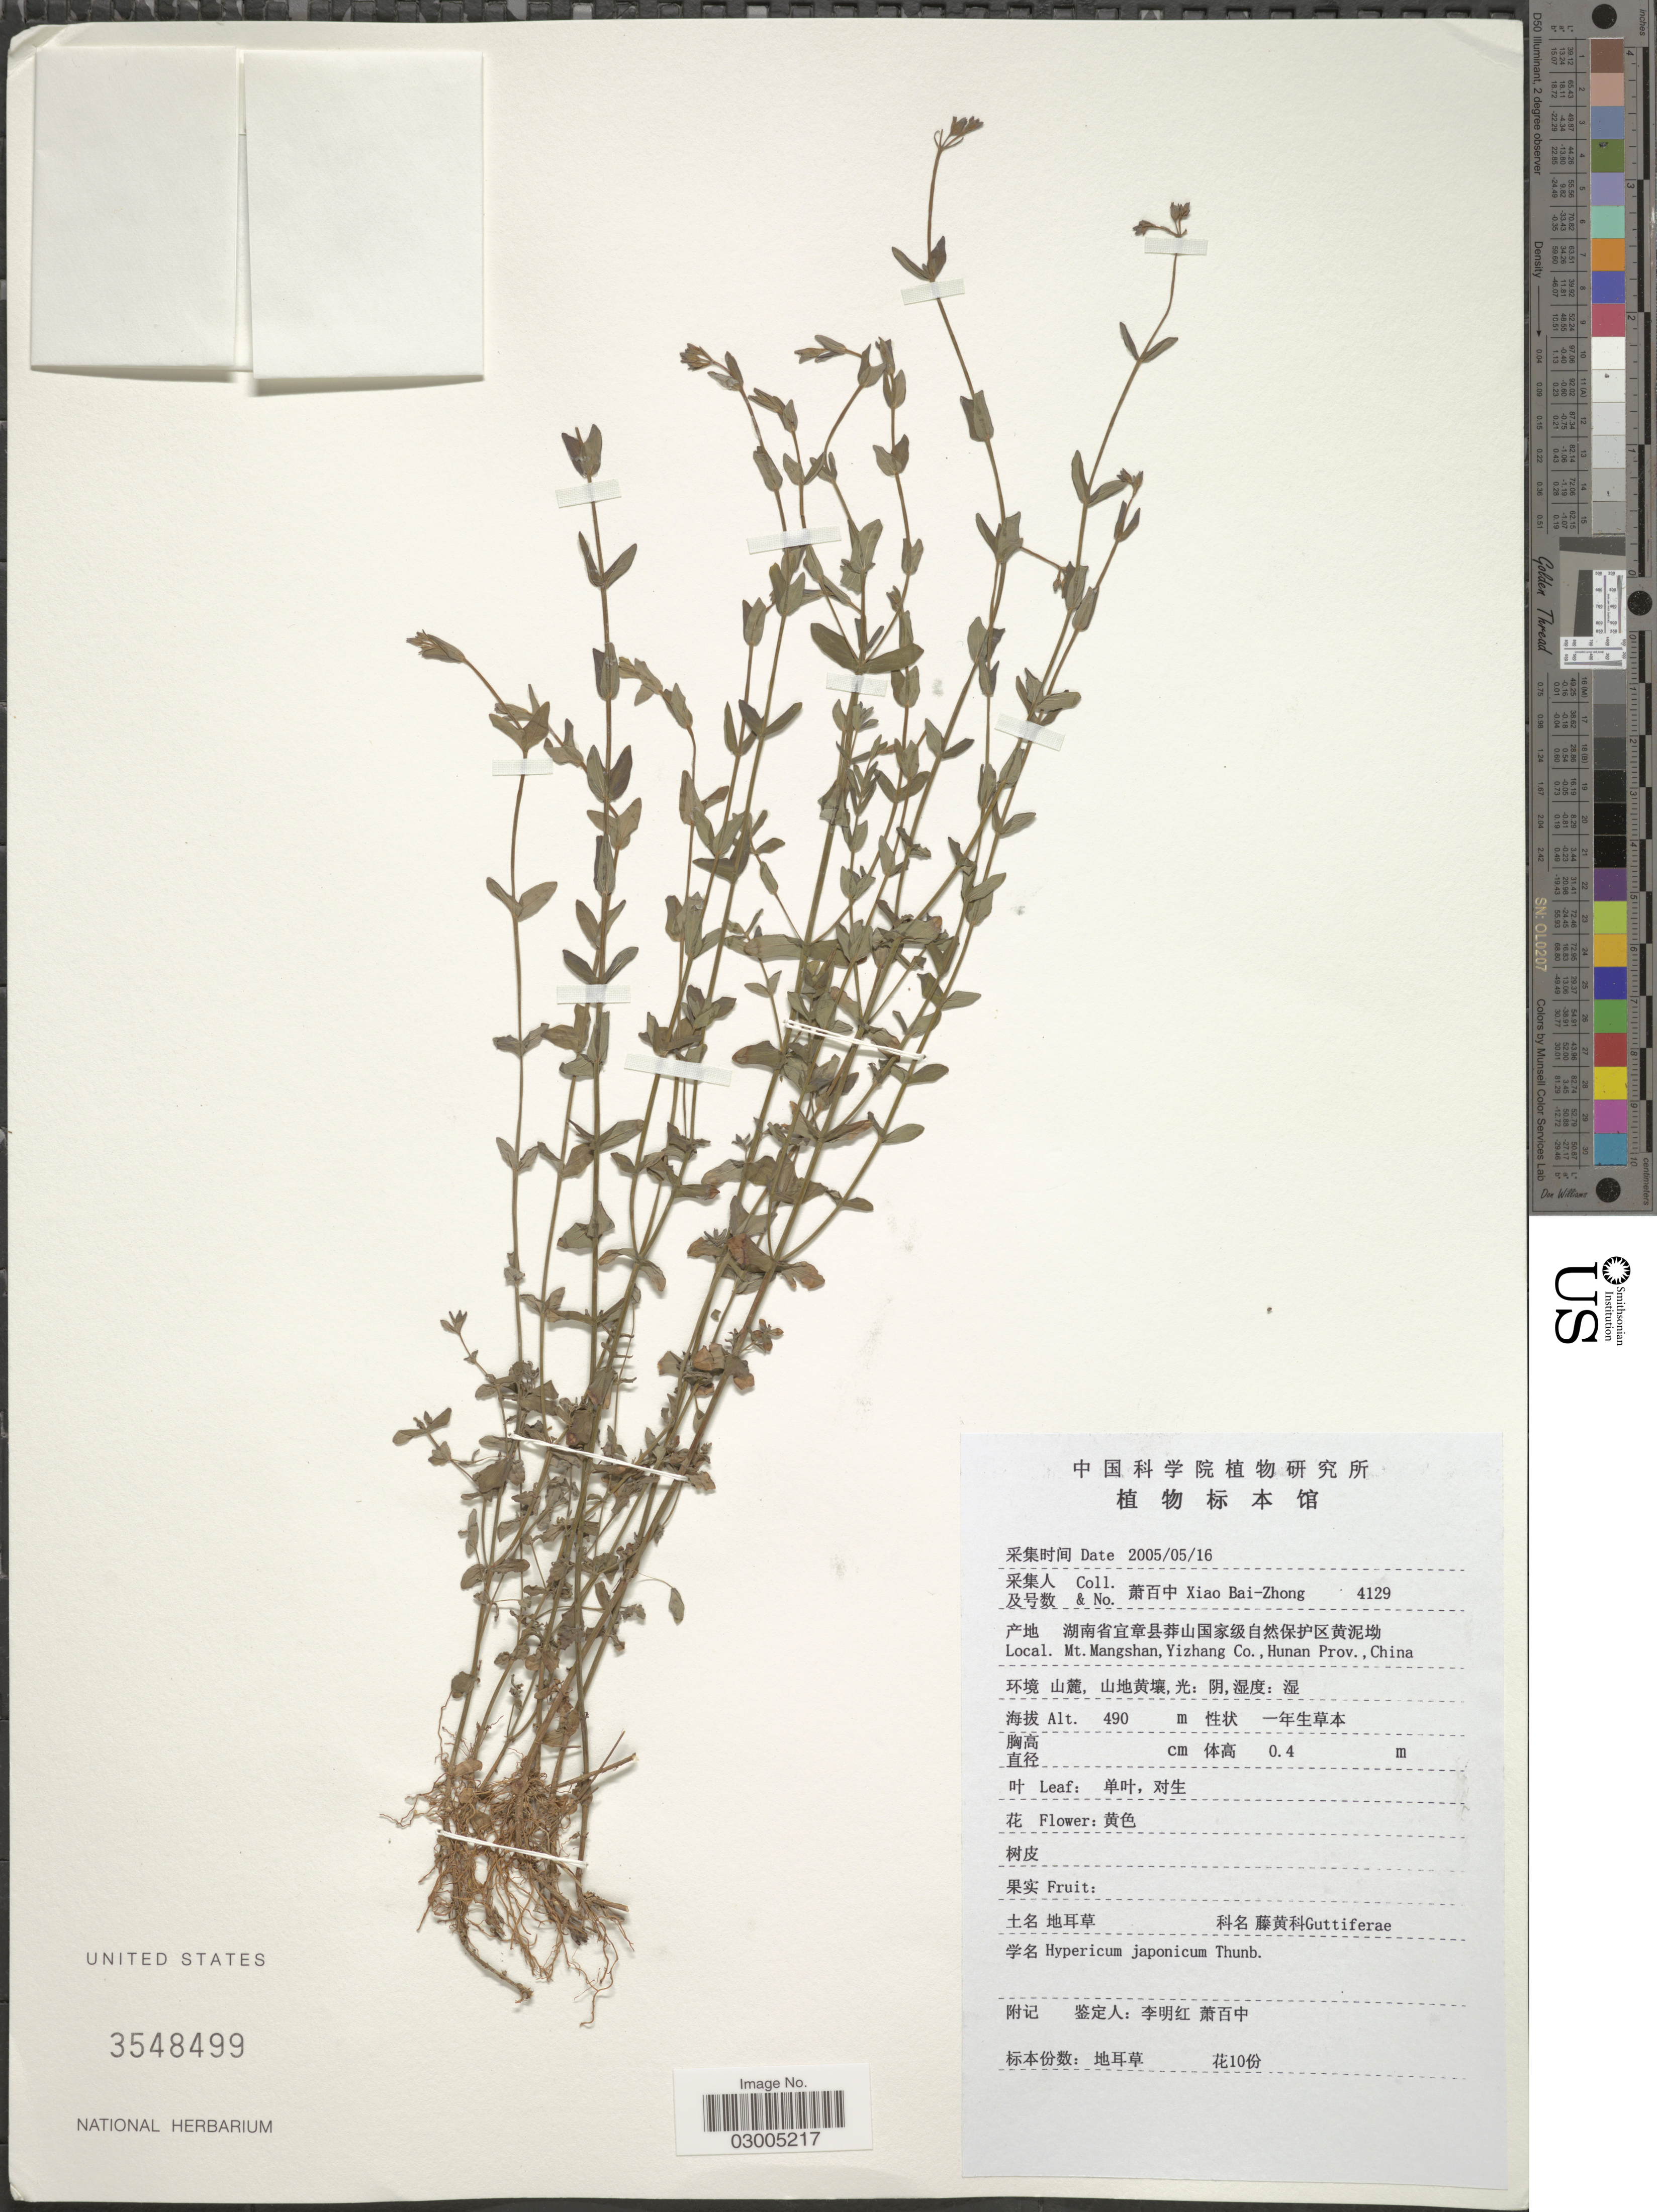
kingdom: Plantae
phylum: Tracheophyta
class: Magnoliopsida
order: Malpighiales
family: Hypericaceae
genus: Hypericum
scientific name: Hypericum japonicum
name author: Thunb.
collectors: B. Z. Xiao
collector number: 4129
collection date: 2005-05-16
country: China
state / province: Hunan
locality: Mt. Mangshan, Yizhang Co.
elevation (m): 490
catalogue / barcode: US 3548499